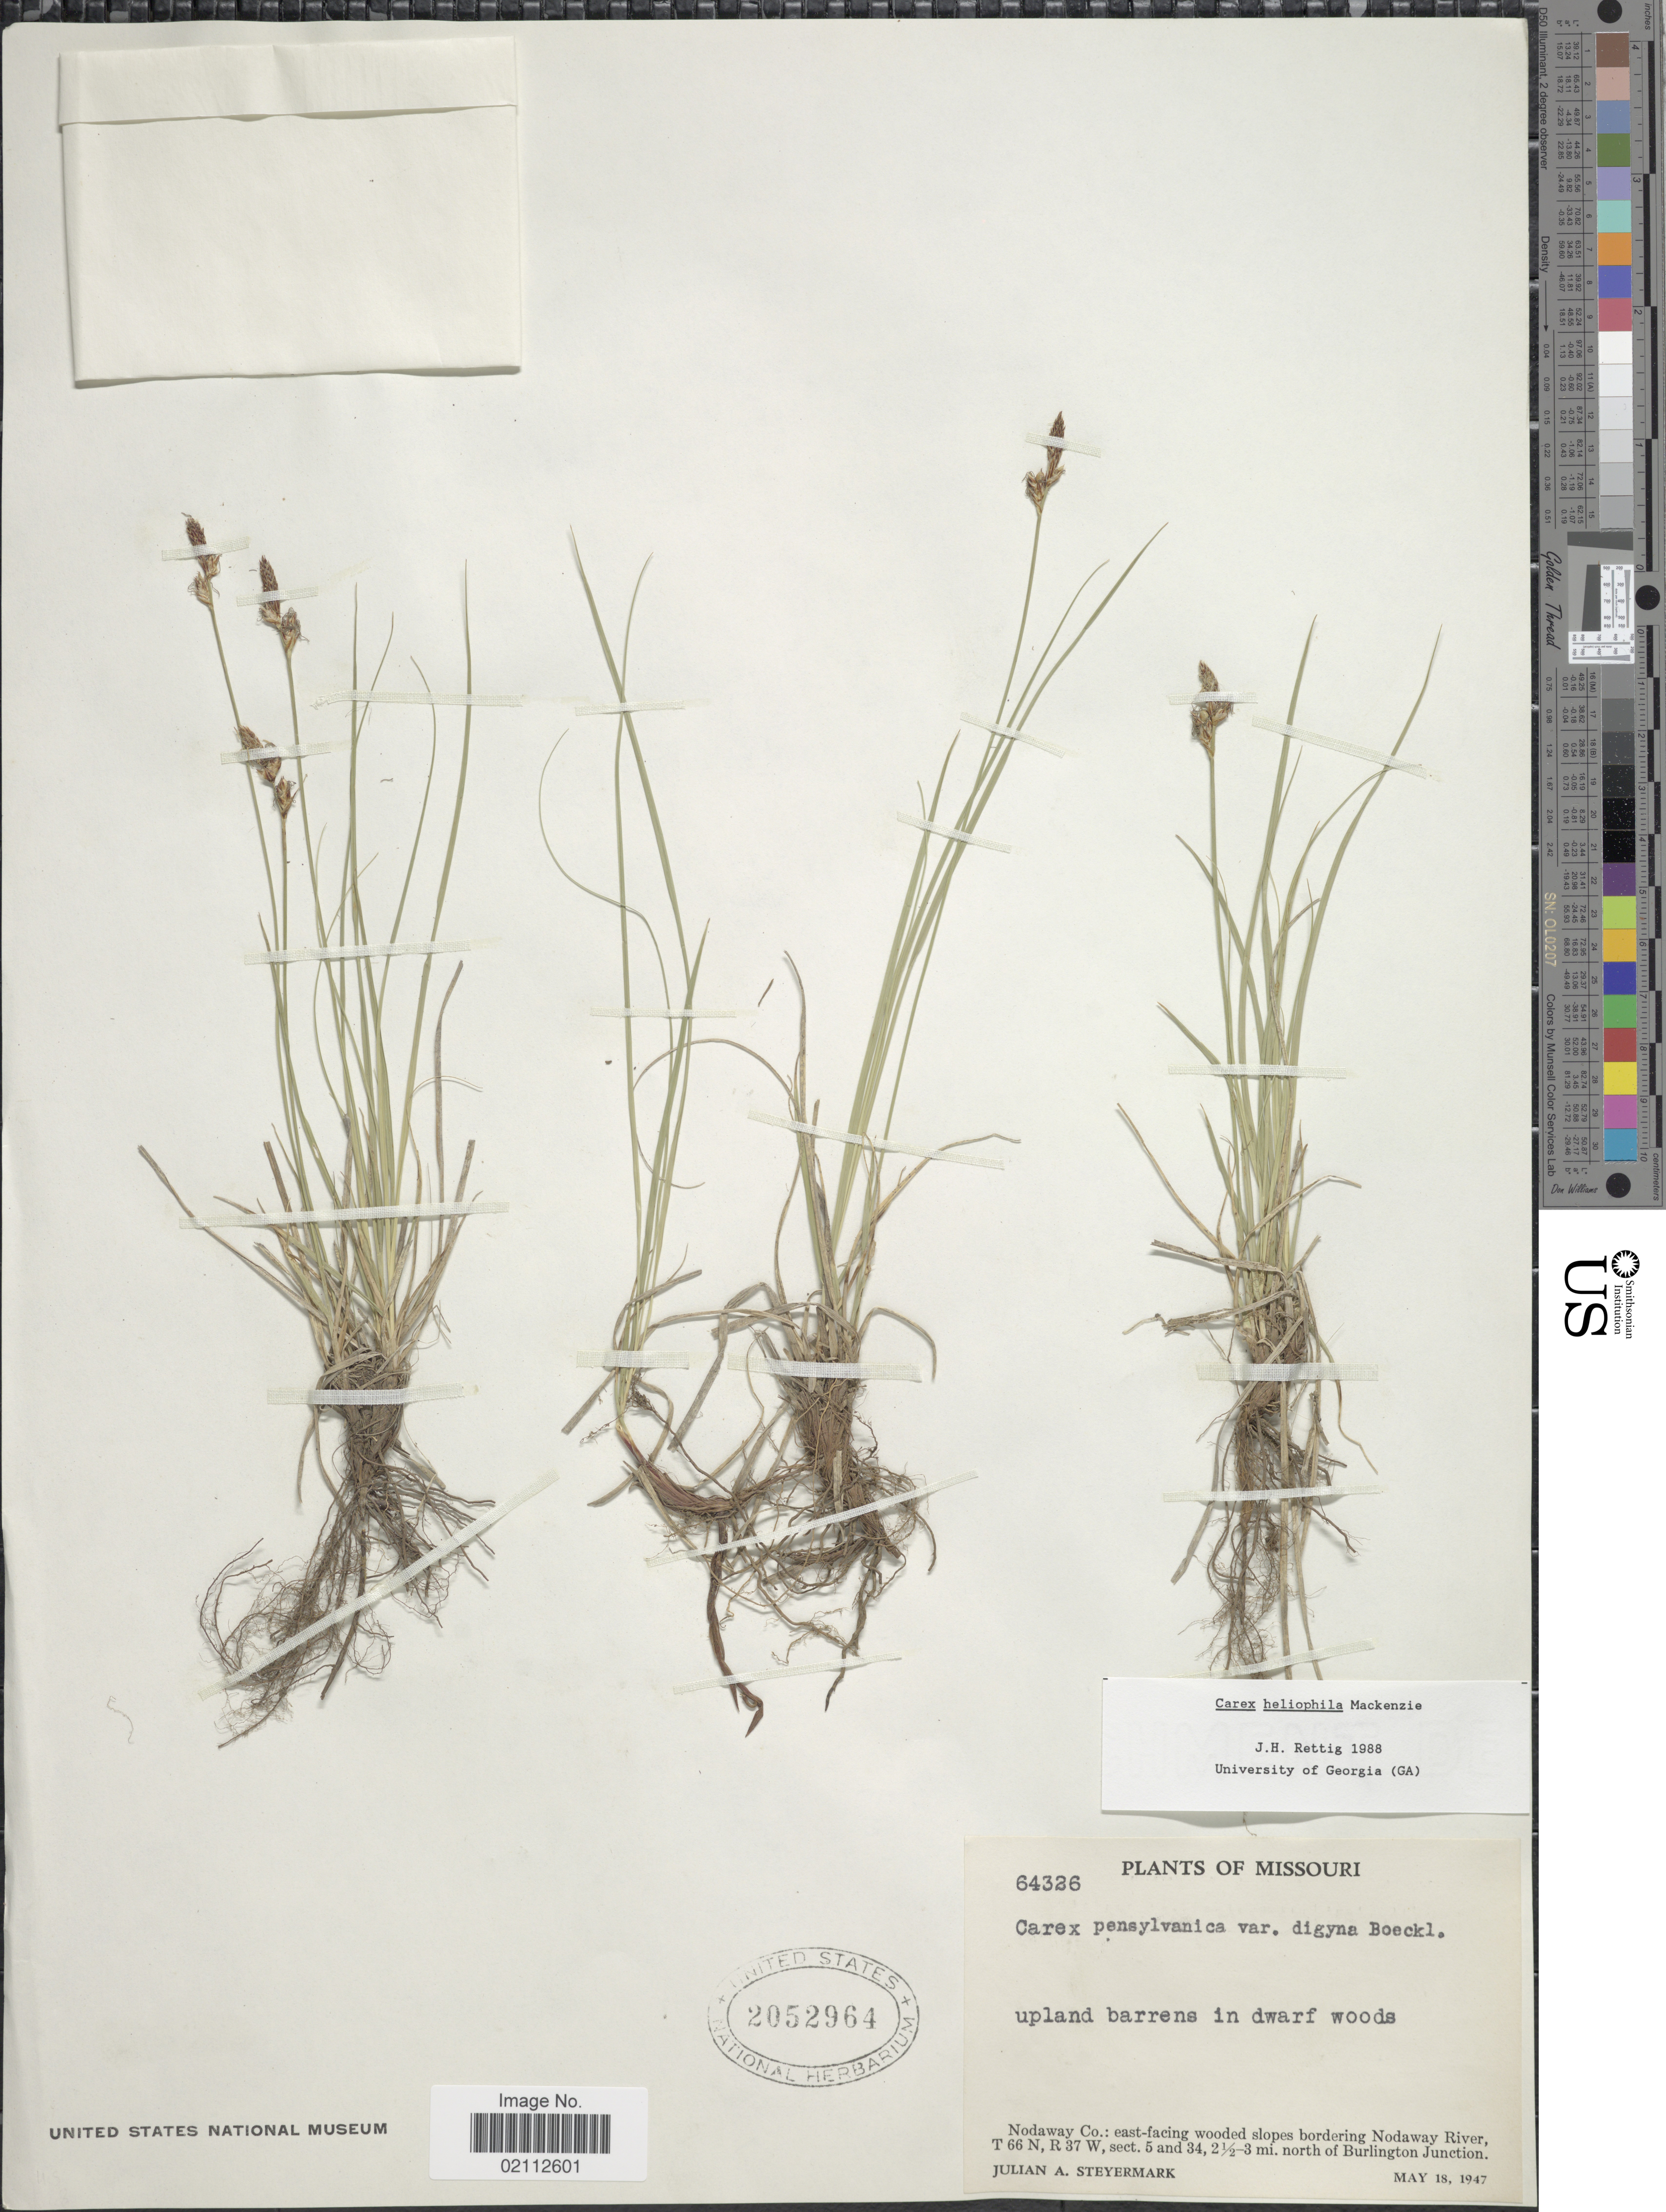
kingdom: Plantae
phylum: Tracheophyta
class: Liliopsida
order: Poales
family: Cyperaceae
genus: Carex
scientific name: Carex heliophila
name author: Mack.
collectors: J. Steyermark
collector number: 64326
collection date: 1947-05-18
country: United States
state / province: Missouri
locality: Upland barrens in dwarf woods, Nodaway Co.: east-facing wooded slopes bordering Nodaway River, T 66 N, R 37 W, sect. 5 and 34, 2 1/2-3 mi. north of Burlington Junction.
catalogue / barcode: US 2052964